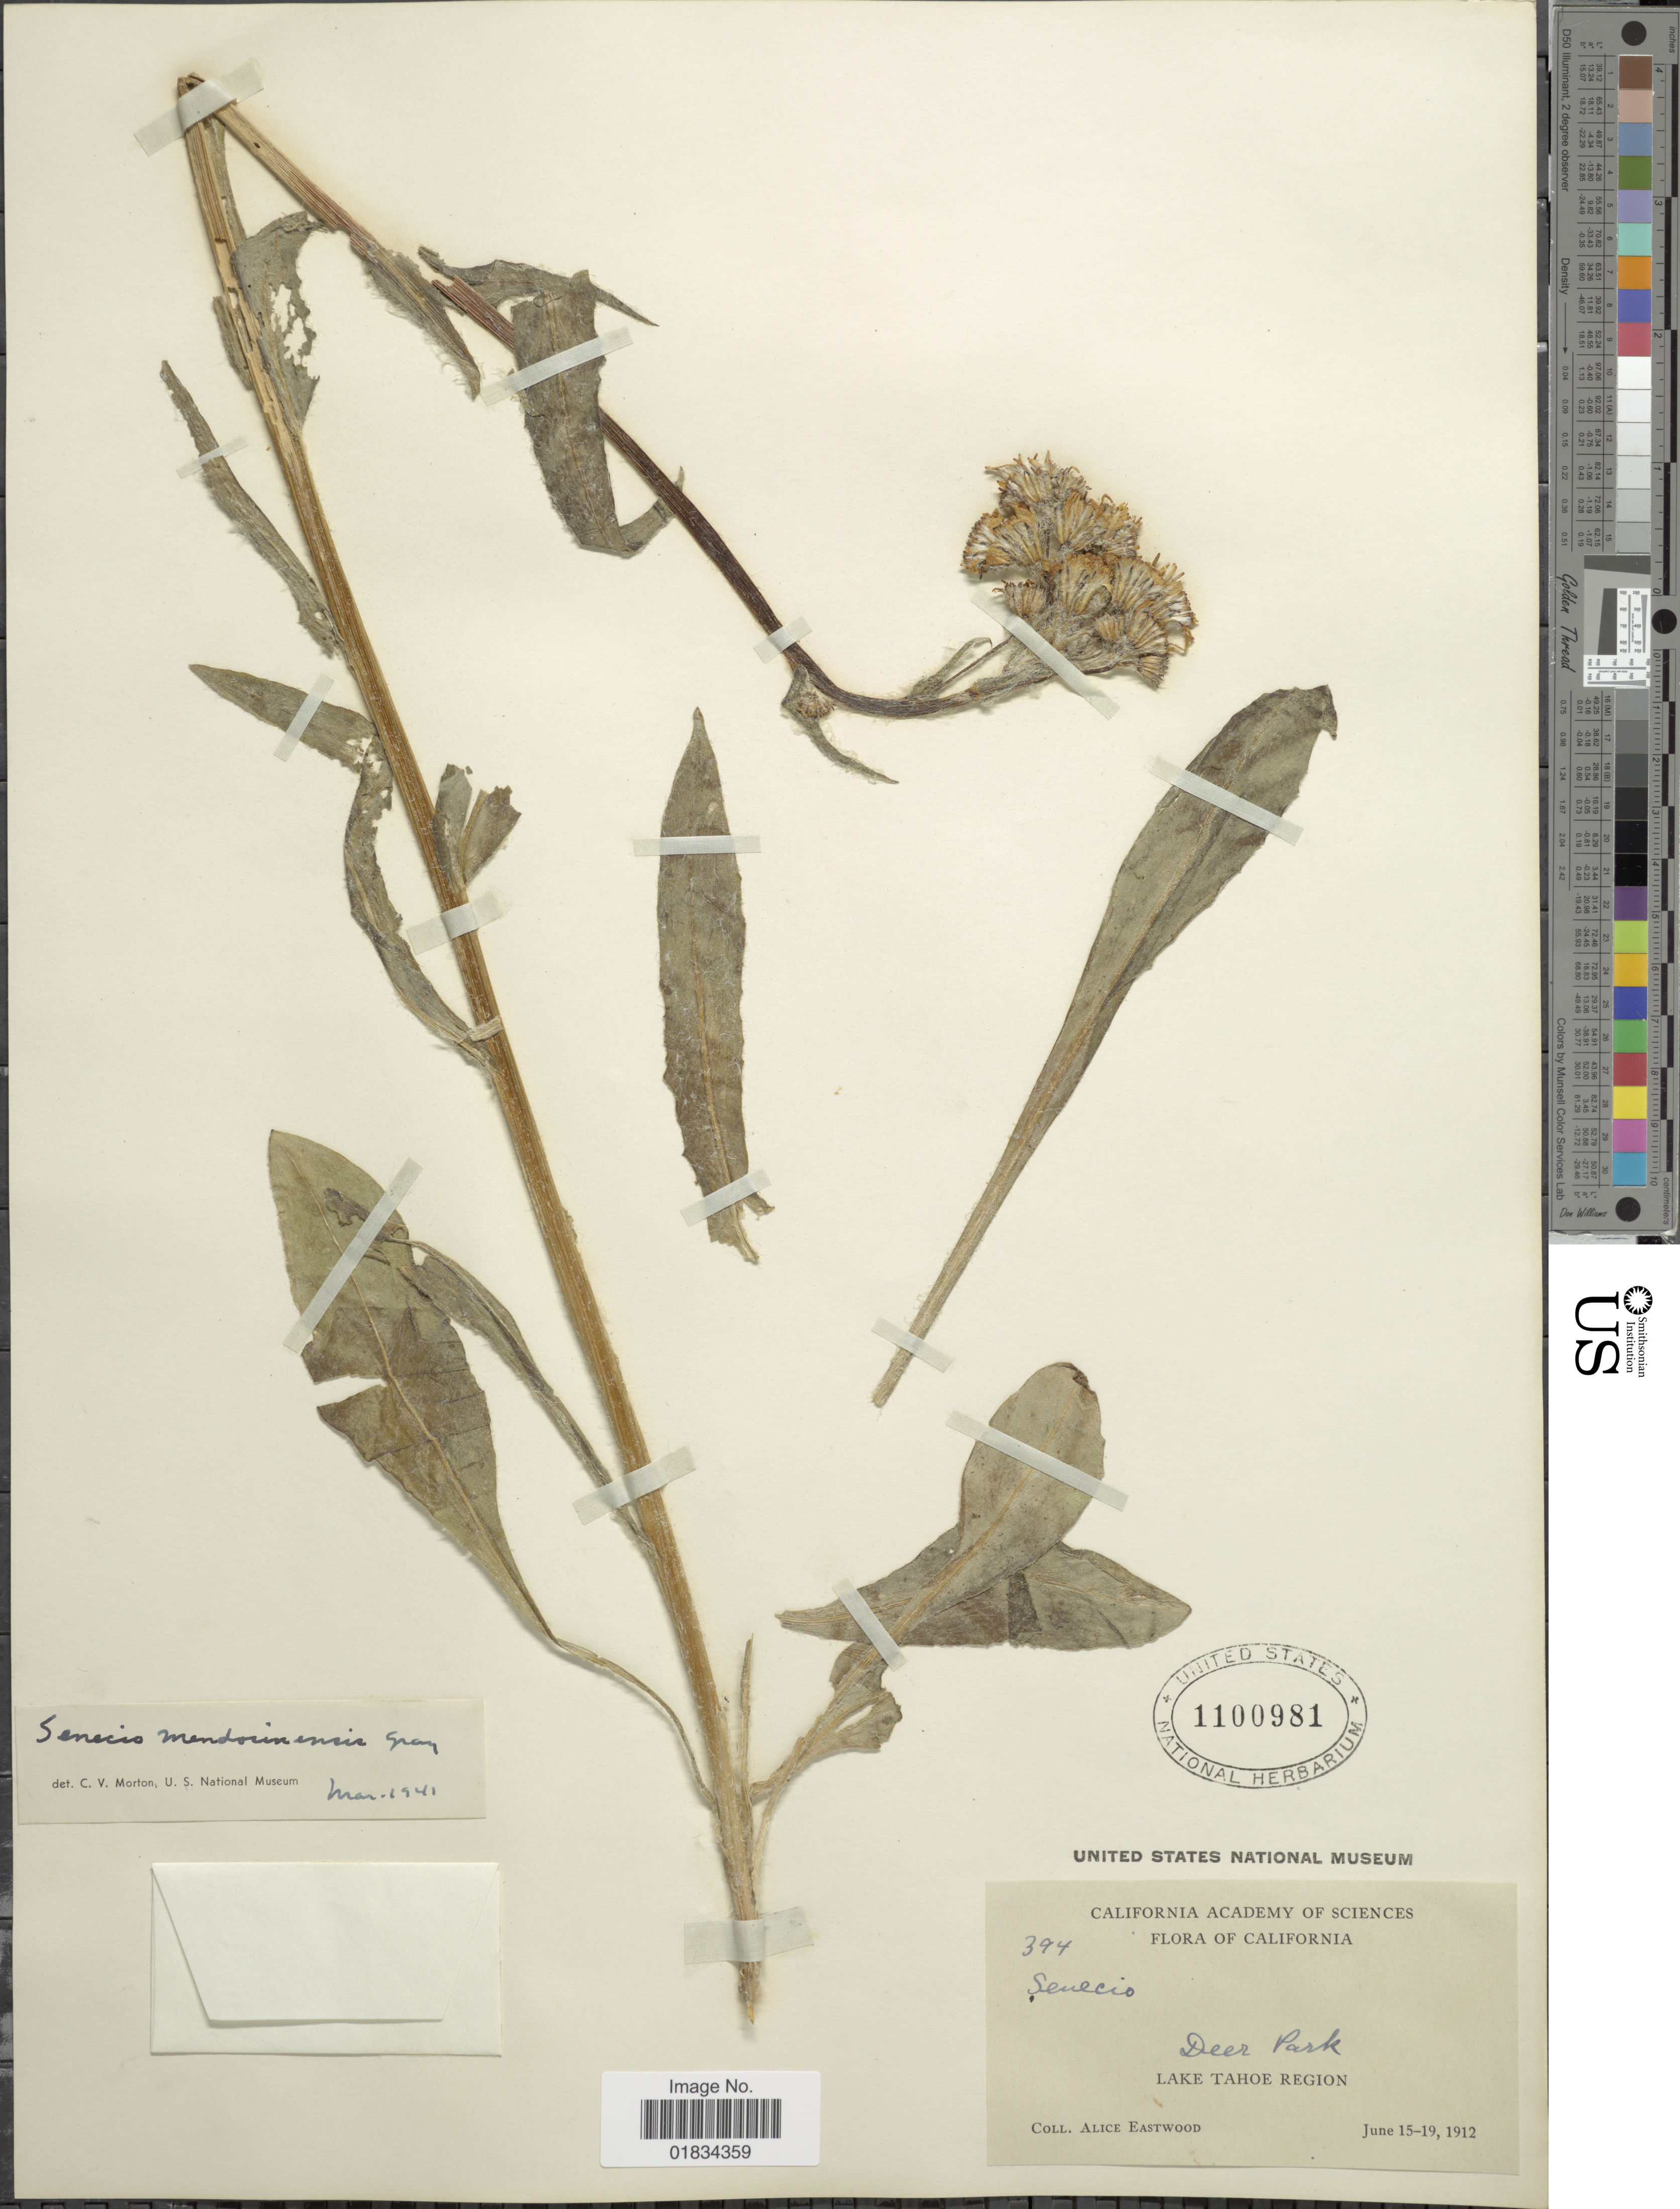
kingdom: Plantae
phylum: Tracheophyta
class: Magnoliopsida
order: Asterales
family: Asteraceae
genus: Senecio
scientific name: Senecio integerrimus var. major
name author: (A. Gray) Cronq.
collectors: A. Eastwood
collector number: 394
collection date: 1912-06-15/1912-06-19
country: United States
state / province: California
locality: Lake tahoe Region. Deer Park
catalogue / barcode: US 1100981